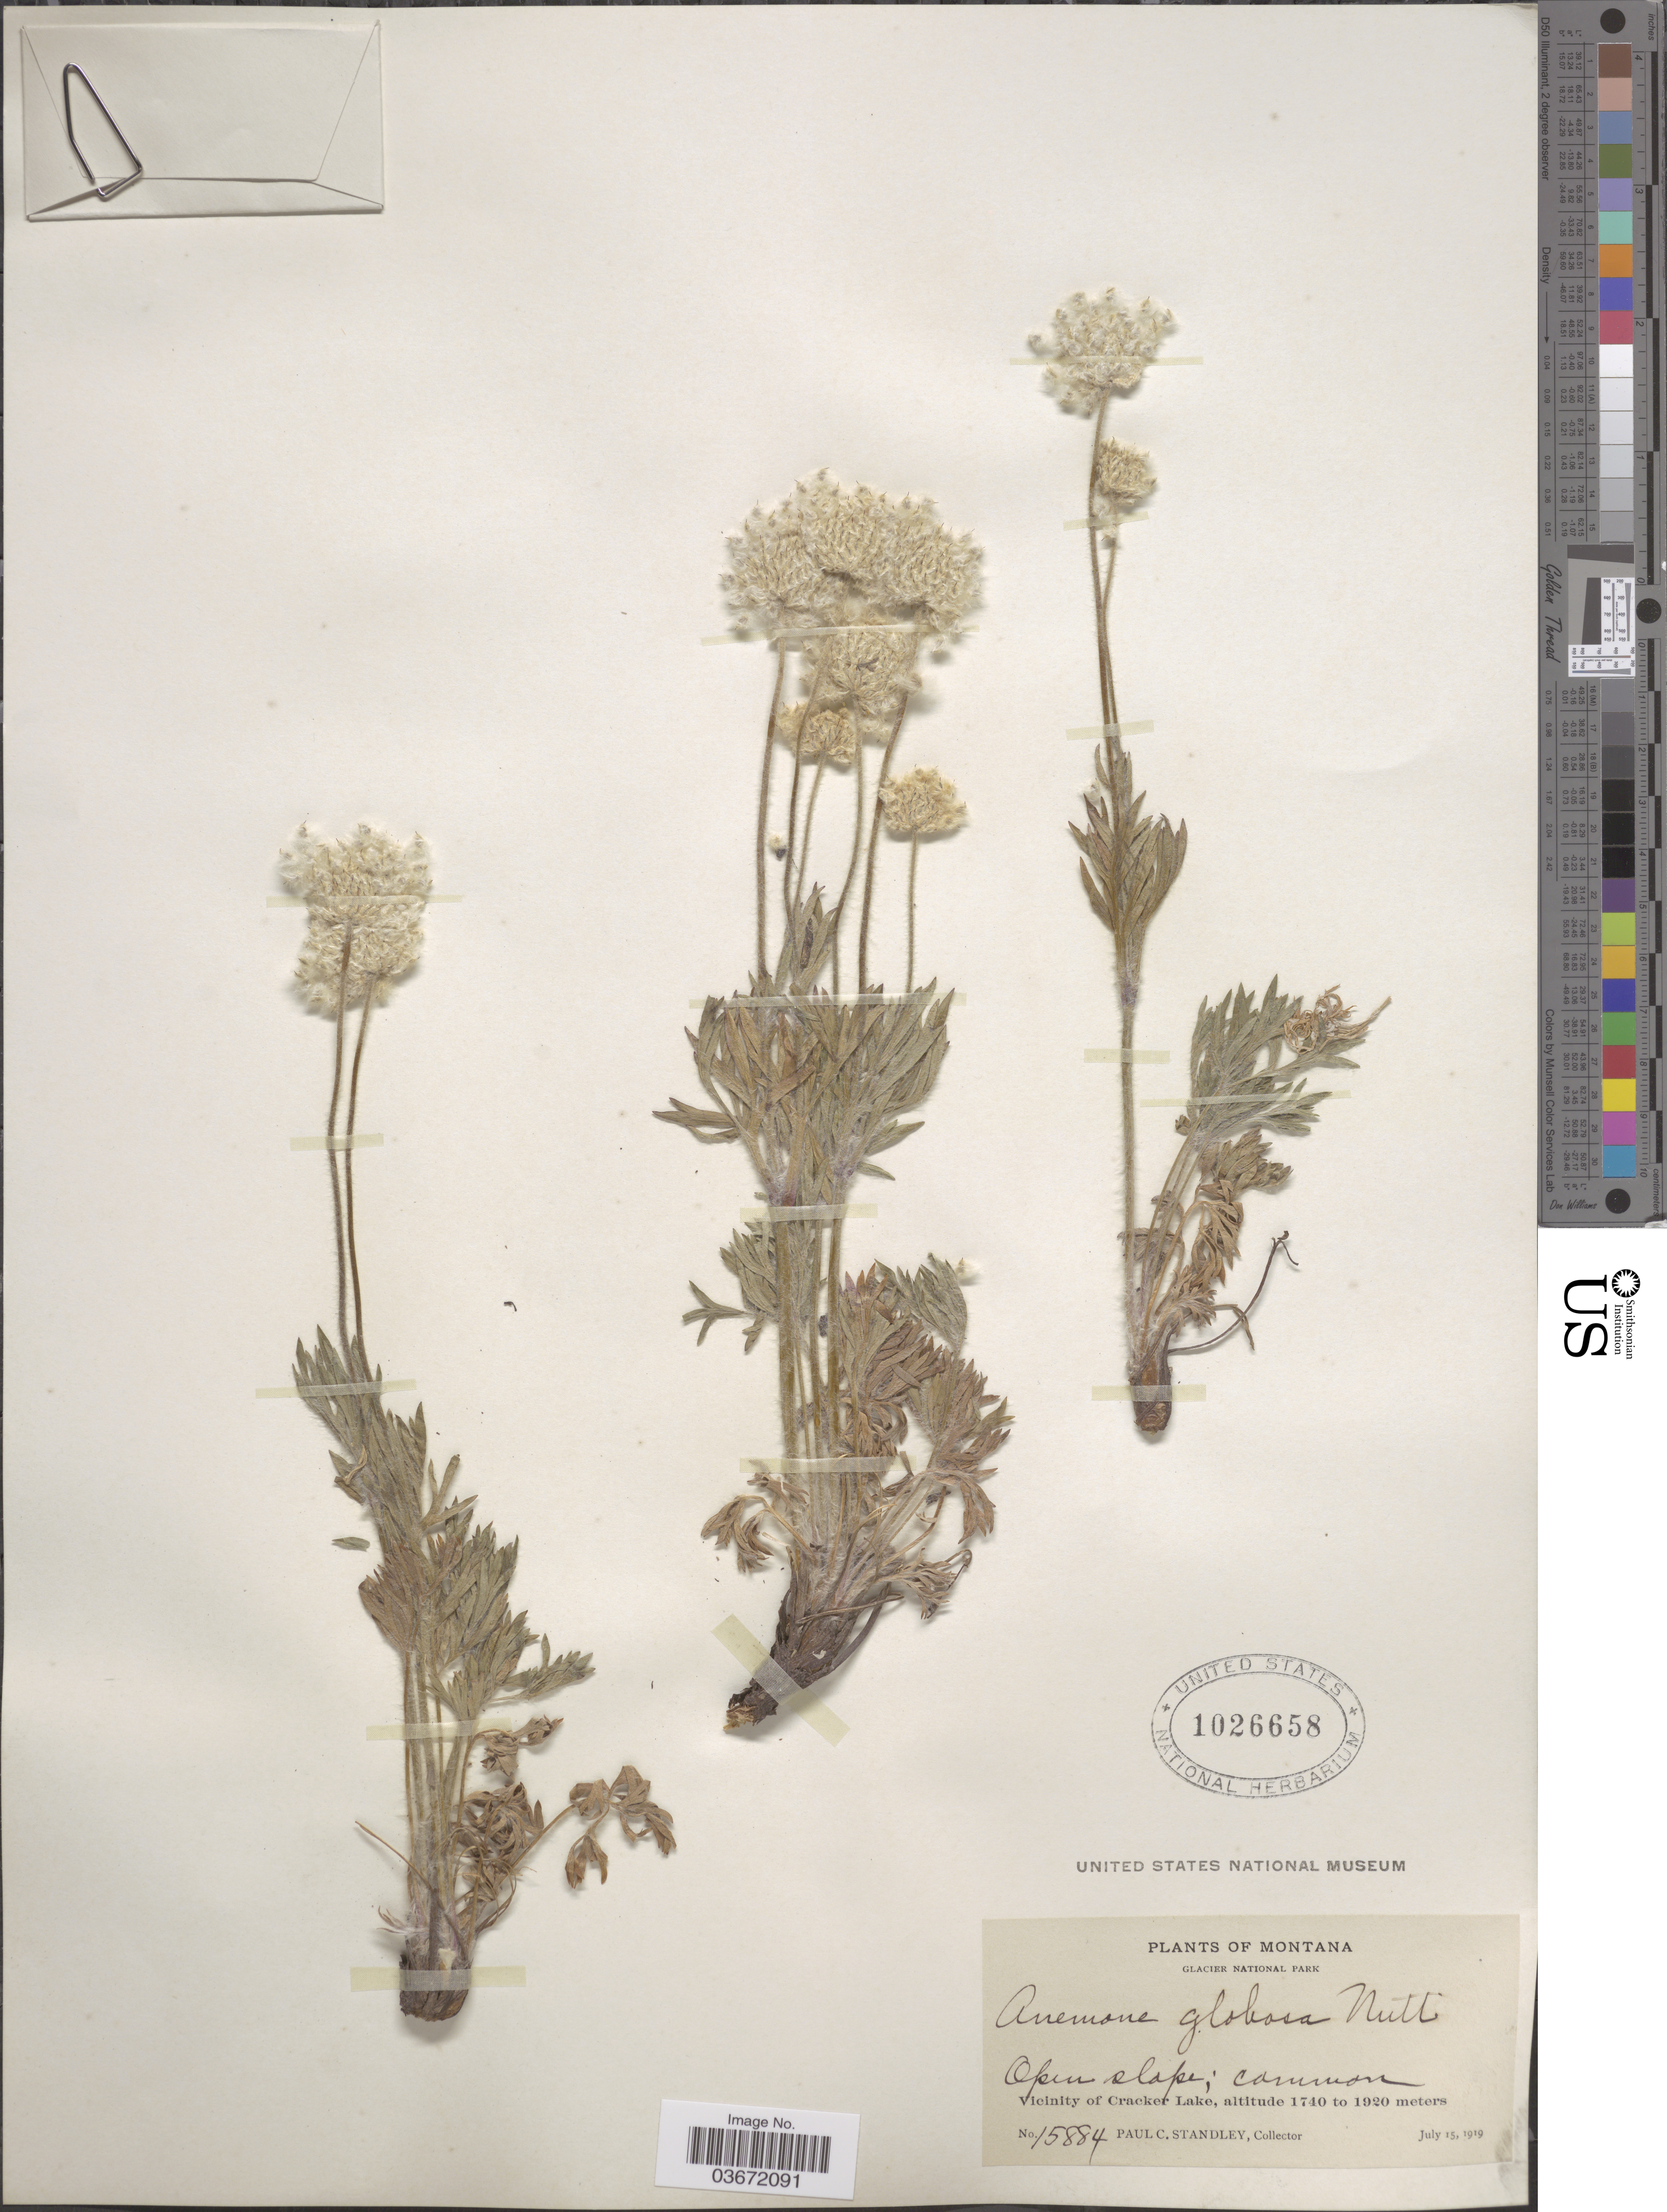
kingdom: Plantae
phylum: Tracheophyta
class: Magnoliopsida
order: Ranunculales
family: Ranunculaceae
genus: Anemone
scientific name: Anemone globosa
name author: (Torr. & A. Gray) Nutt. ex A. Heller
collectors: P. C. Standley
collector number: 15884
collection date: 1919-07-15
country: United States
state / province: Montana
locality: Glacier National Park. Vicinity of Cracker Lake.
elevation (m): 1740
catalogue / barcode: US 1026658